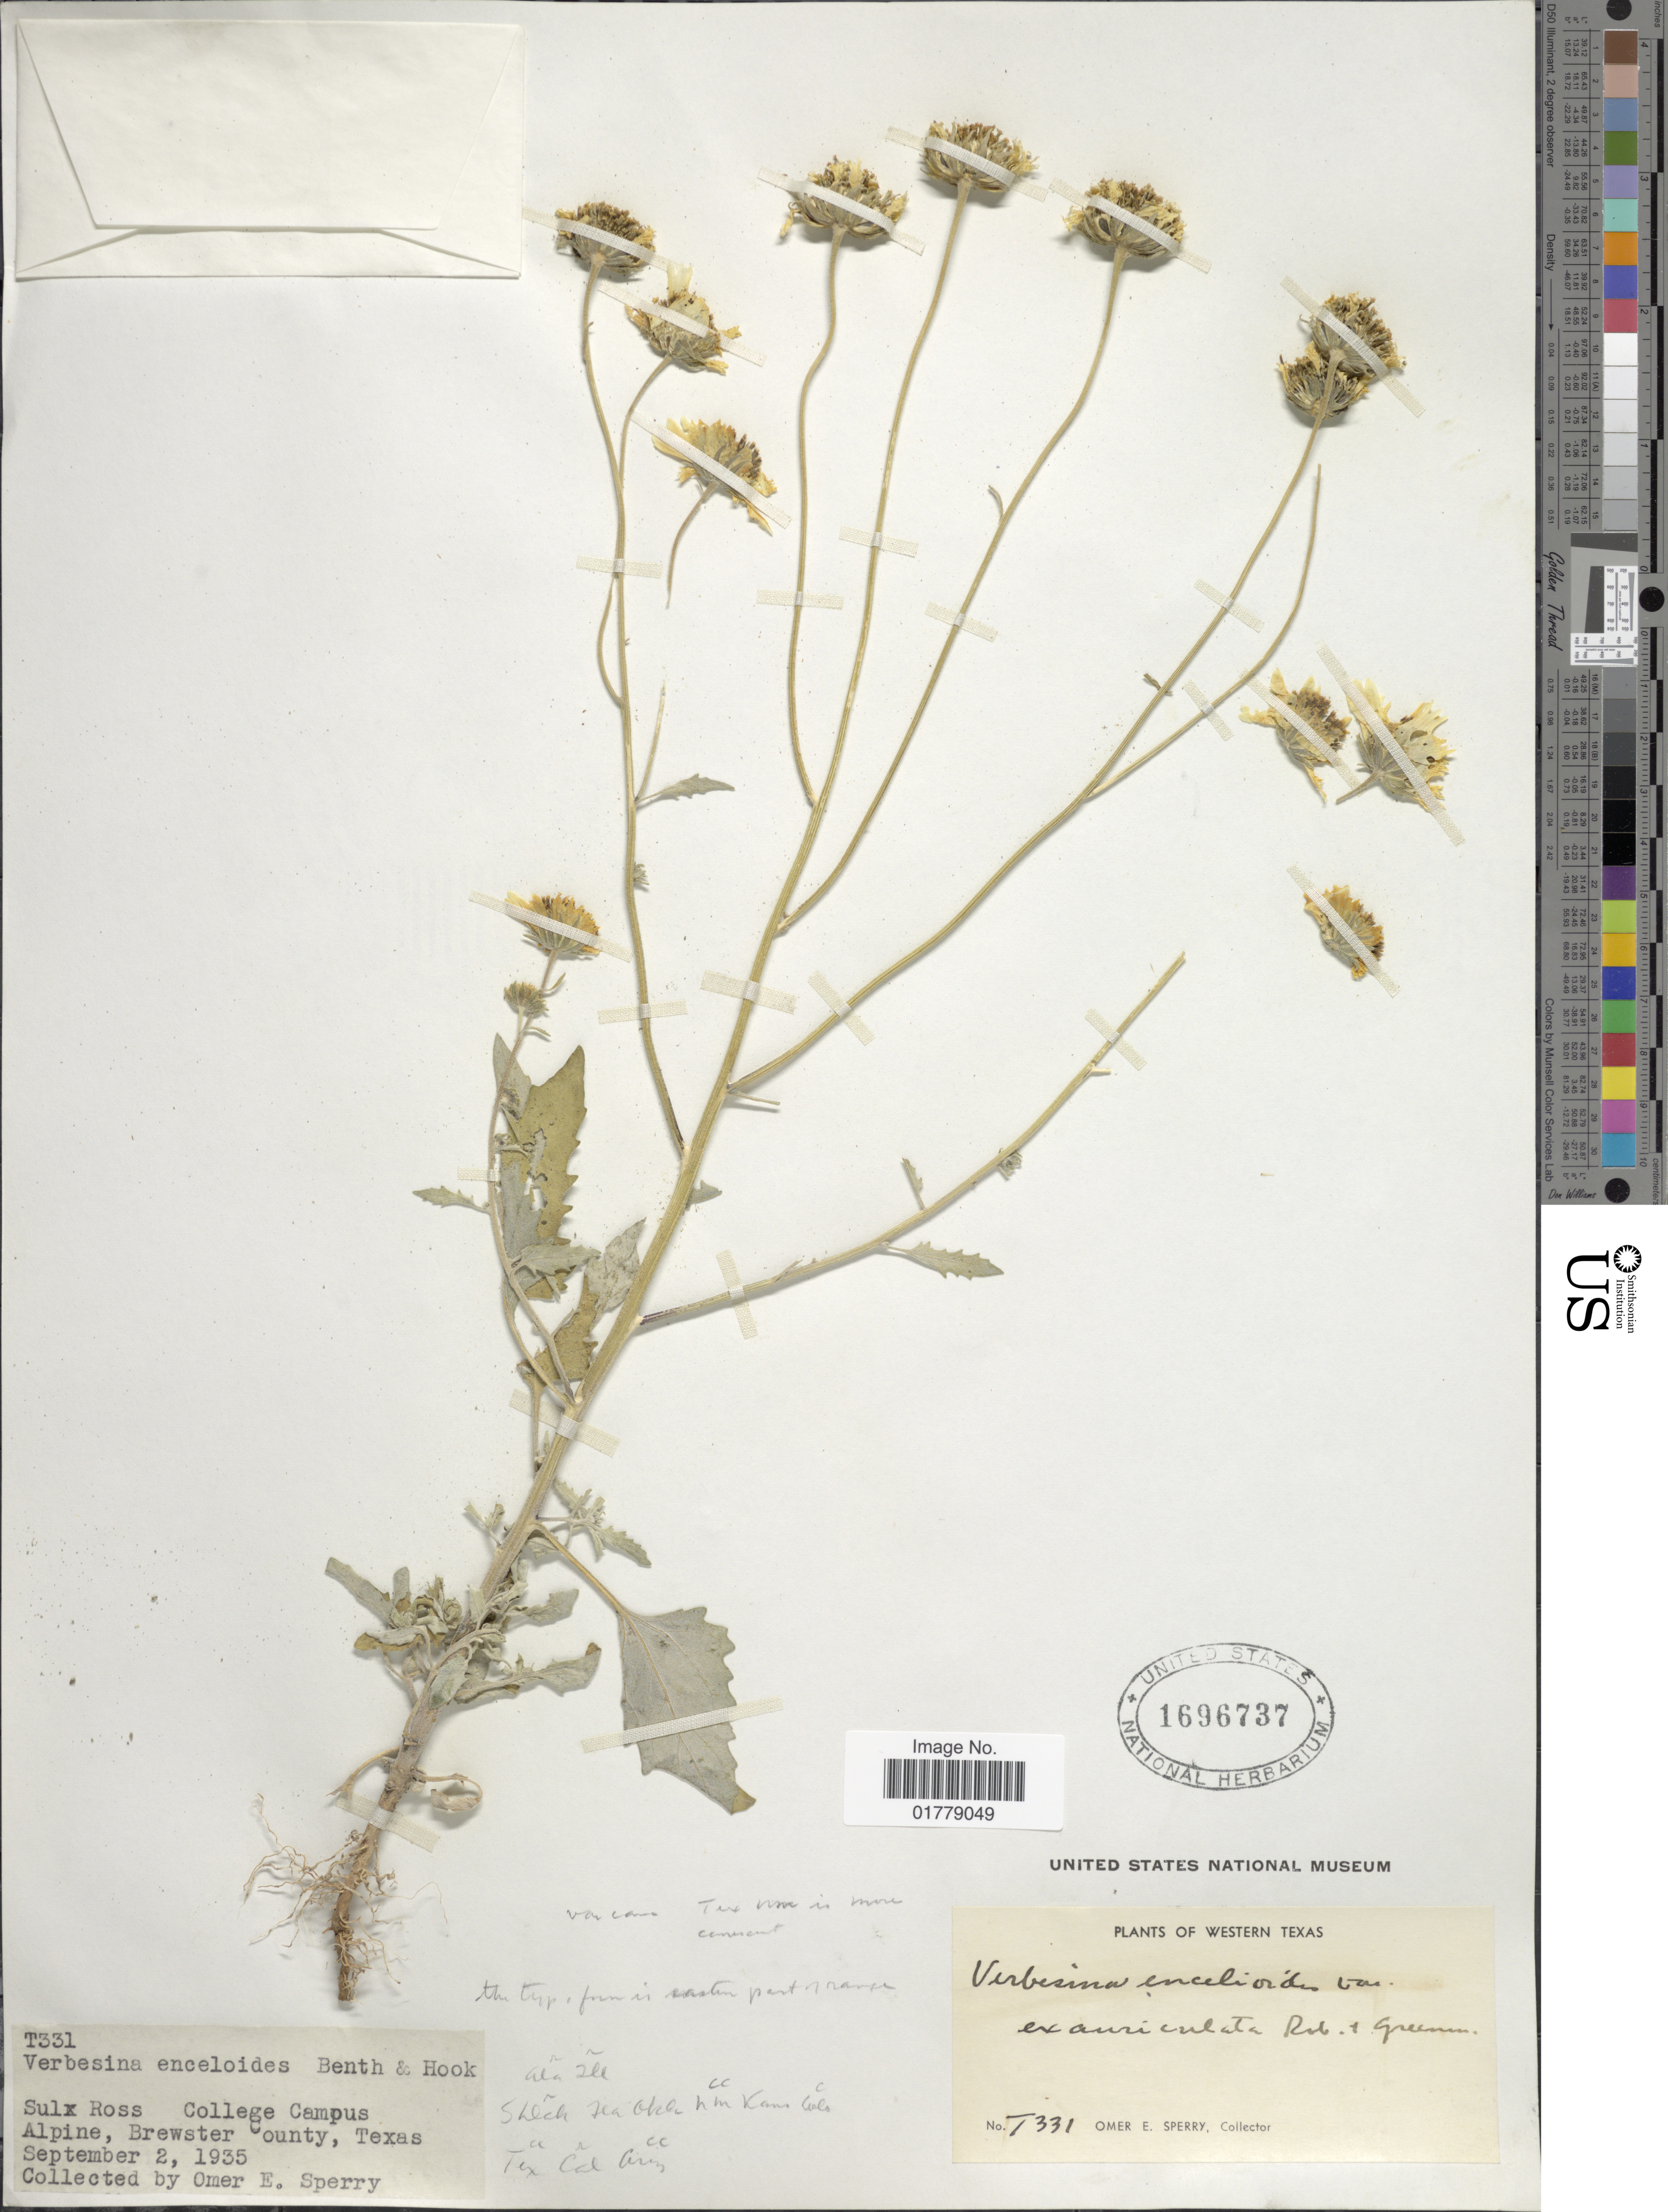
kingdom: Plantae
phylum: Tracheophyta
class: Magnoliopsida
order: Asterales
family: Asteraceae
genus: Verbesina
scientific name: Verbesina encelioides subsp. encelioides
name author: (Cav.) Benth. & Hook.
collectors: O. E. Sperry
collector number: T331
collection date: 1935-09-02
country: United States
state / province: Texas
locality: Western Texas. Sulx Ross College Campus. Alpine, Brewster County, Texas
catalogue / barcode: US 1696737